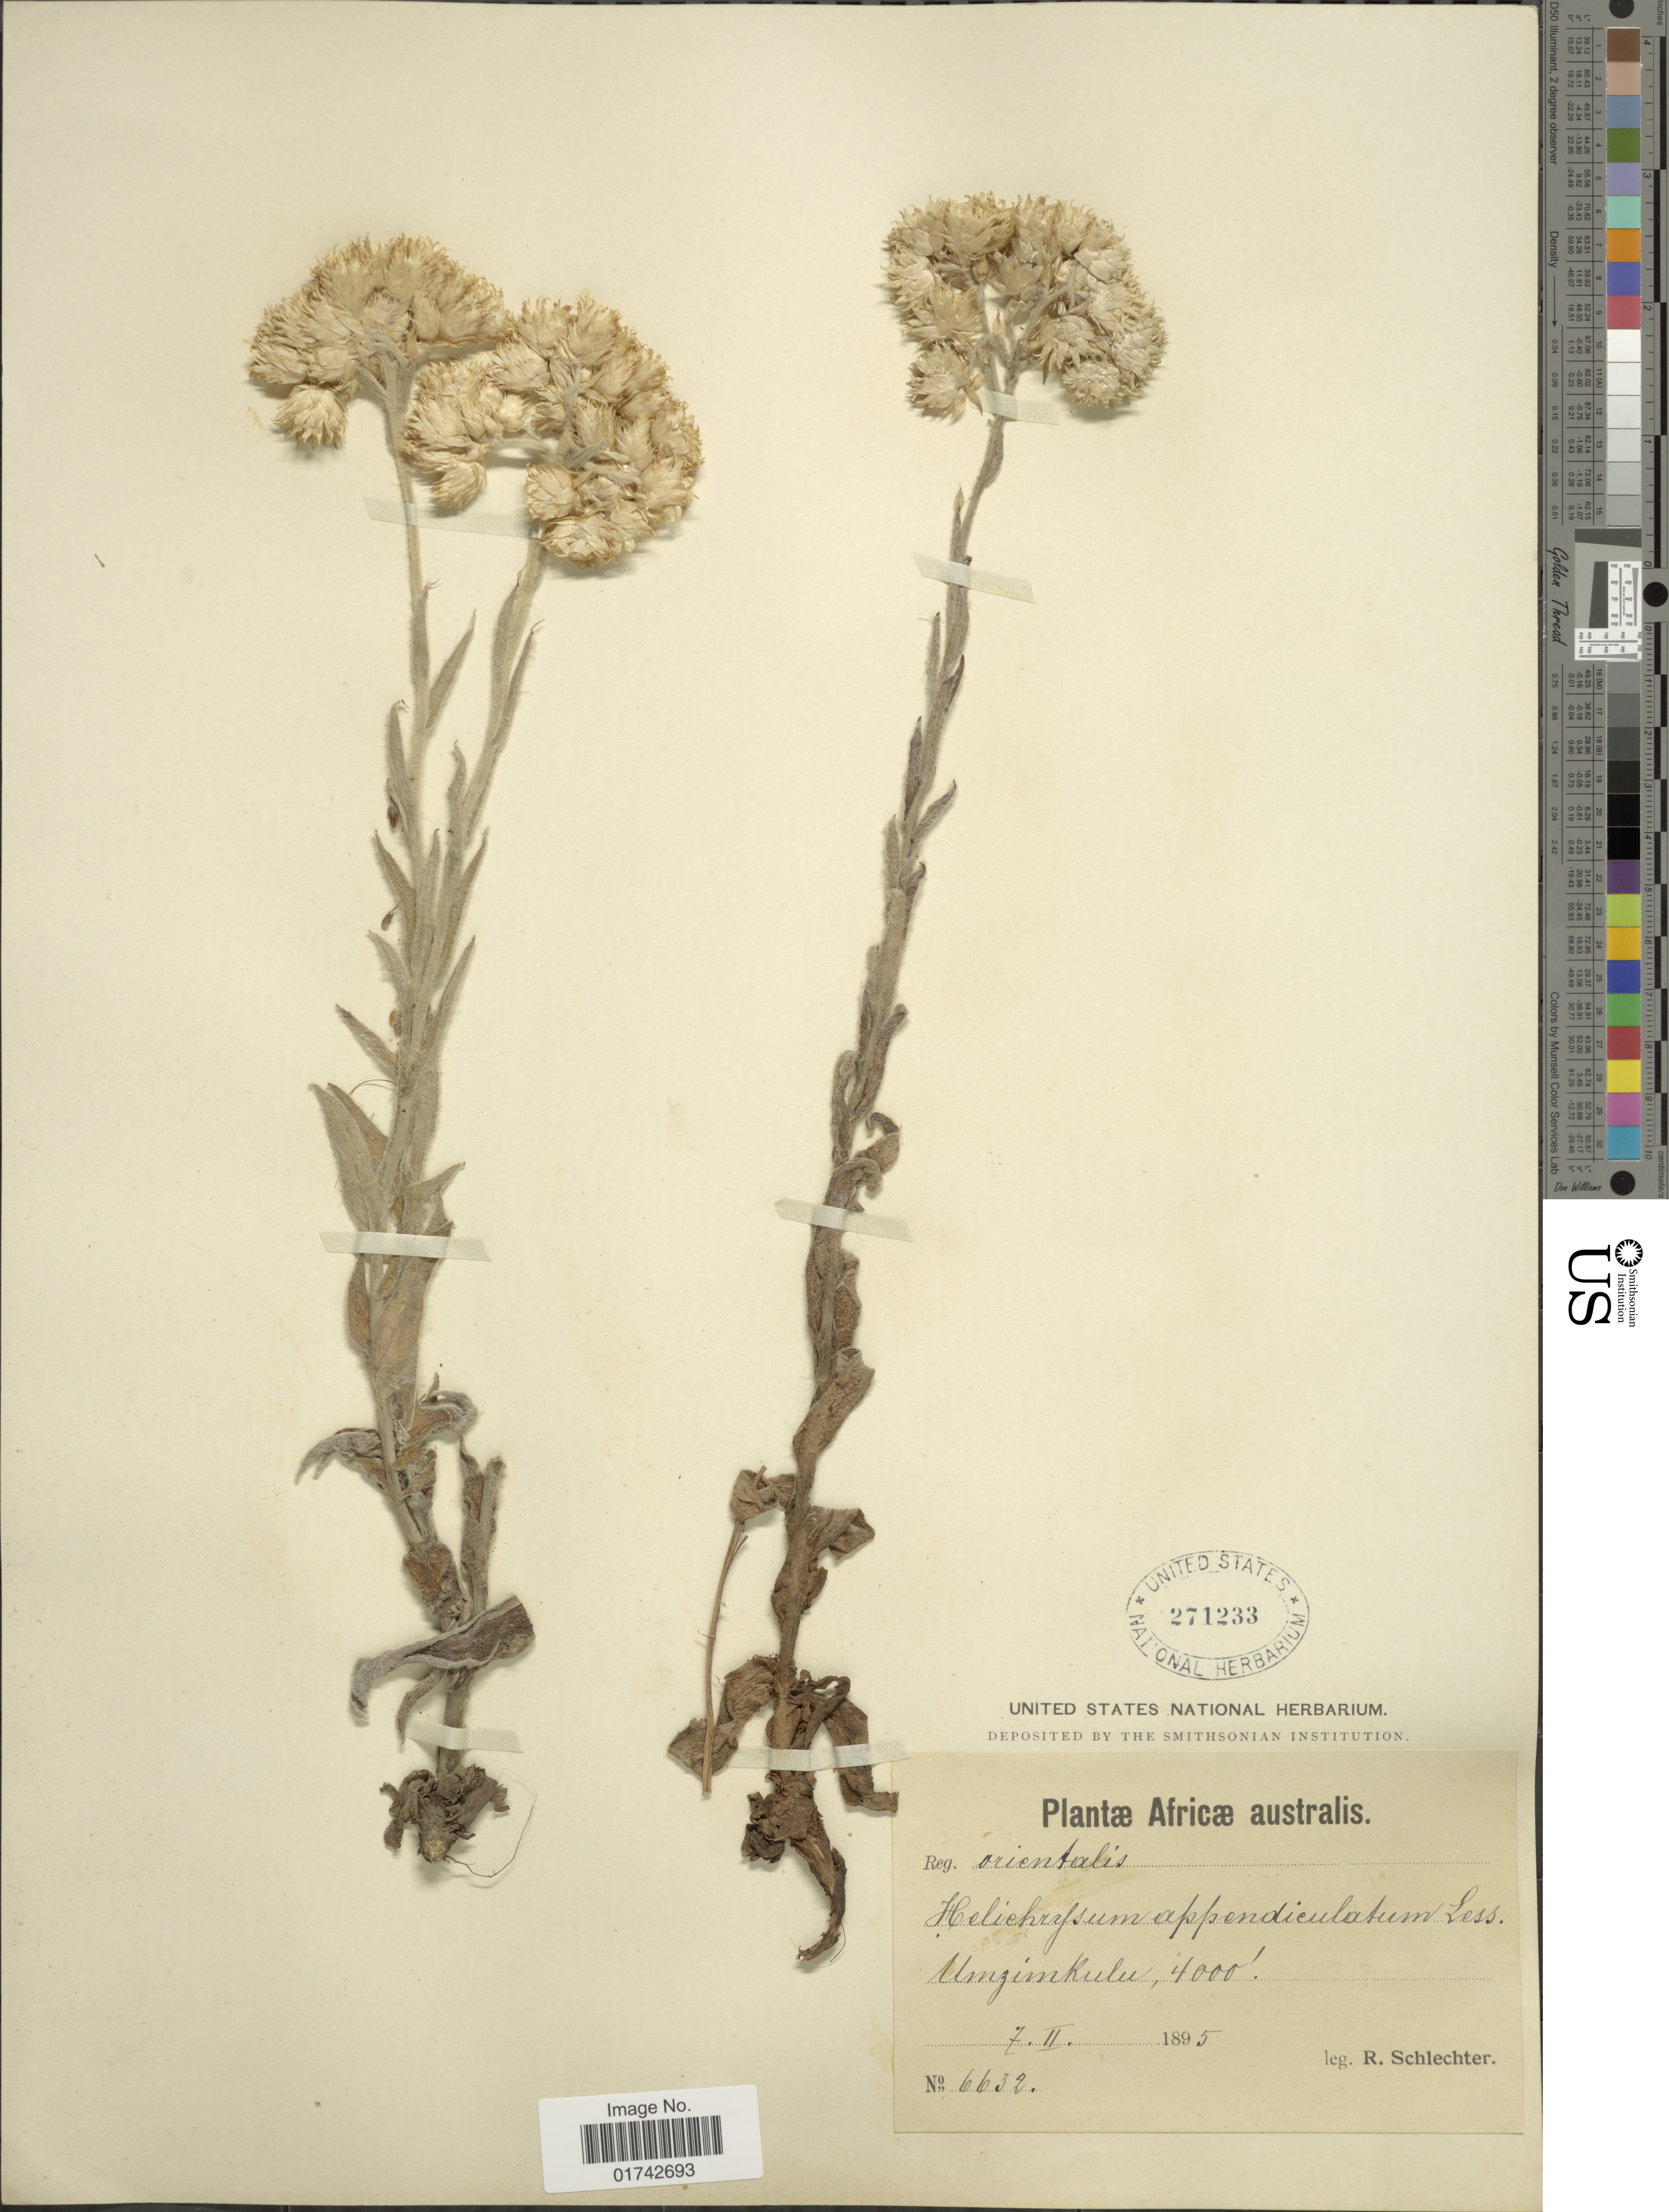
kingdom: Plantae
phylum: Tracheophyta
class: Magnoliopsida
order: Asterales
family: Asteraceae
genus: Helichrysum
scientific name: Helichrysum appendiculatum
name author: (L. f.) Less.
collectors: F. R. R. Schlechter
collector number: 6632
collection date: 1895-02-07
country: South Africa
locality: Africae australis. Reg. orientalis. Umzimkulu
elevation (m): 1219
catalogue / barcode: US 271233